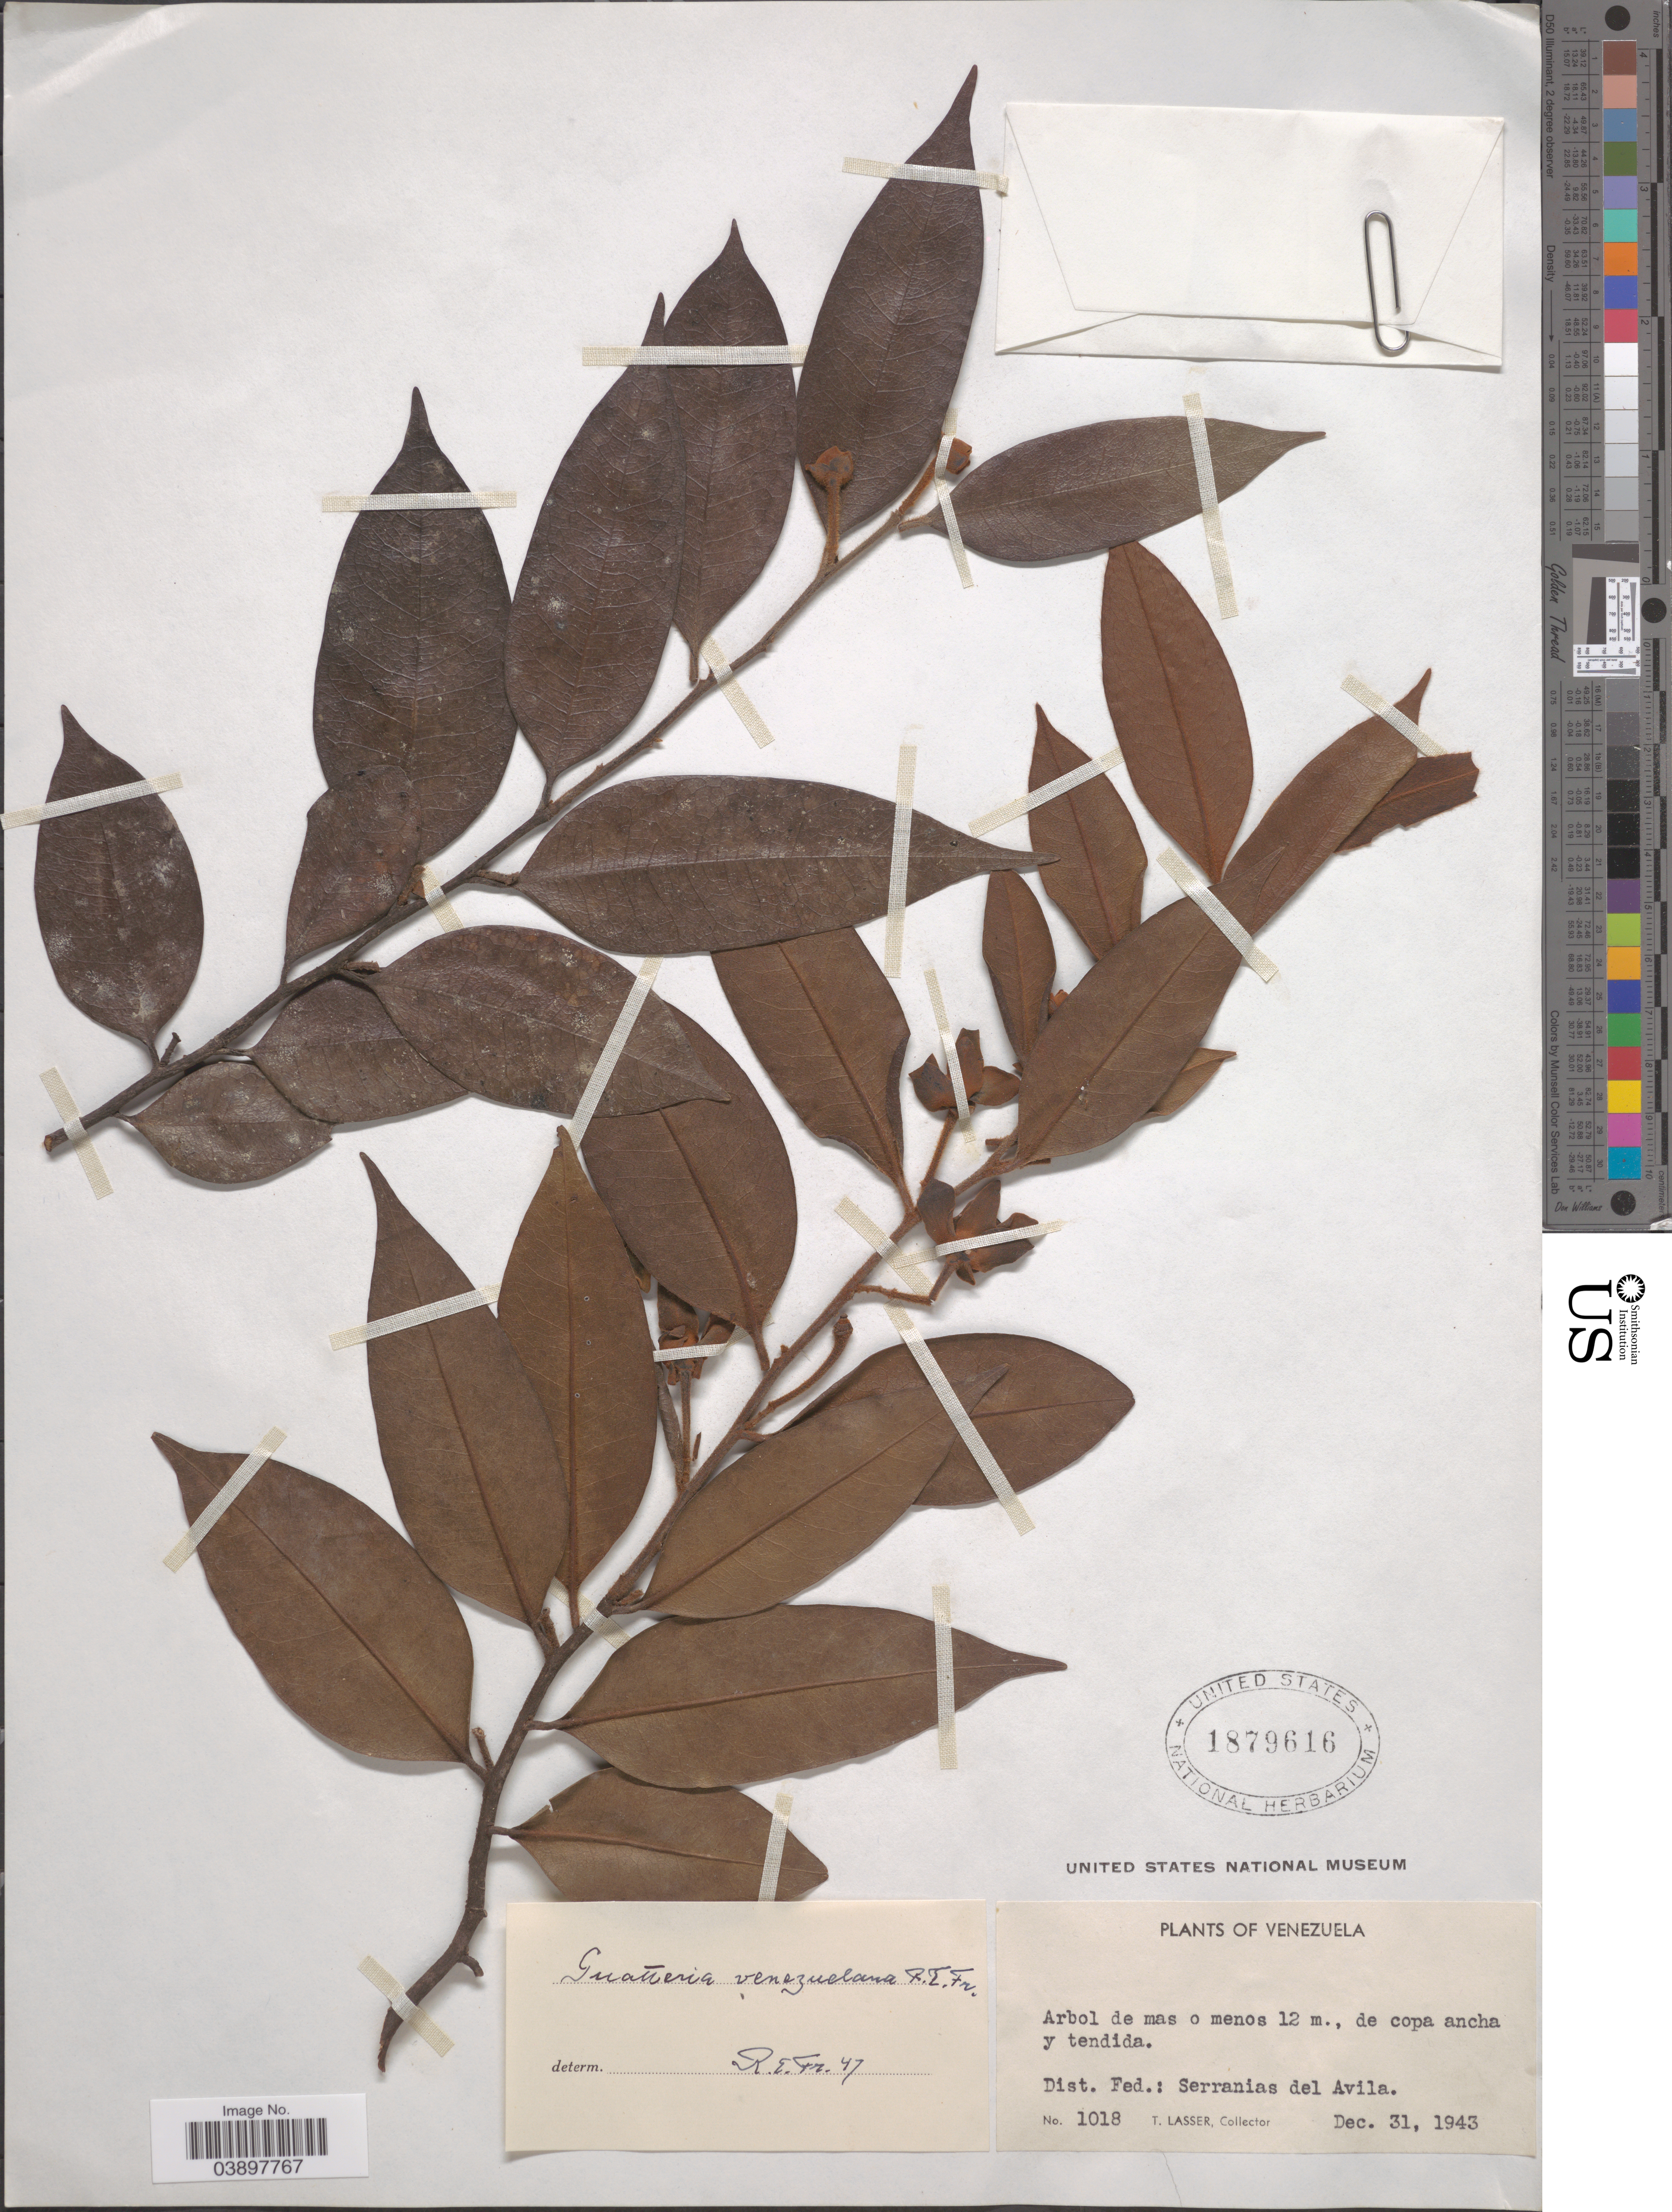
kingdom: Plantae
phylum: Tracheophyta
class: Magnoliopsida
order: Magnoliales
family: Annonaceae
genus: Guatteria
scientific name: Guatteria venezuelana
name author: R.E. Fr.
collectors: T. Lasser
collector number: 1018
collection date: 1943-12-31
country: Venezuela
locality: Dist. Fed.: Serranias del Avila.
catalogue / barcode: US 1879616